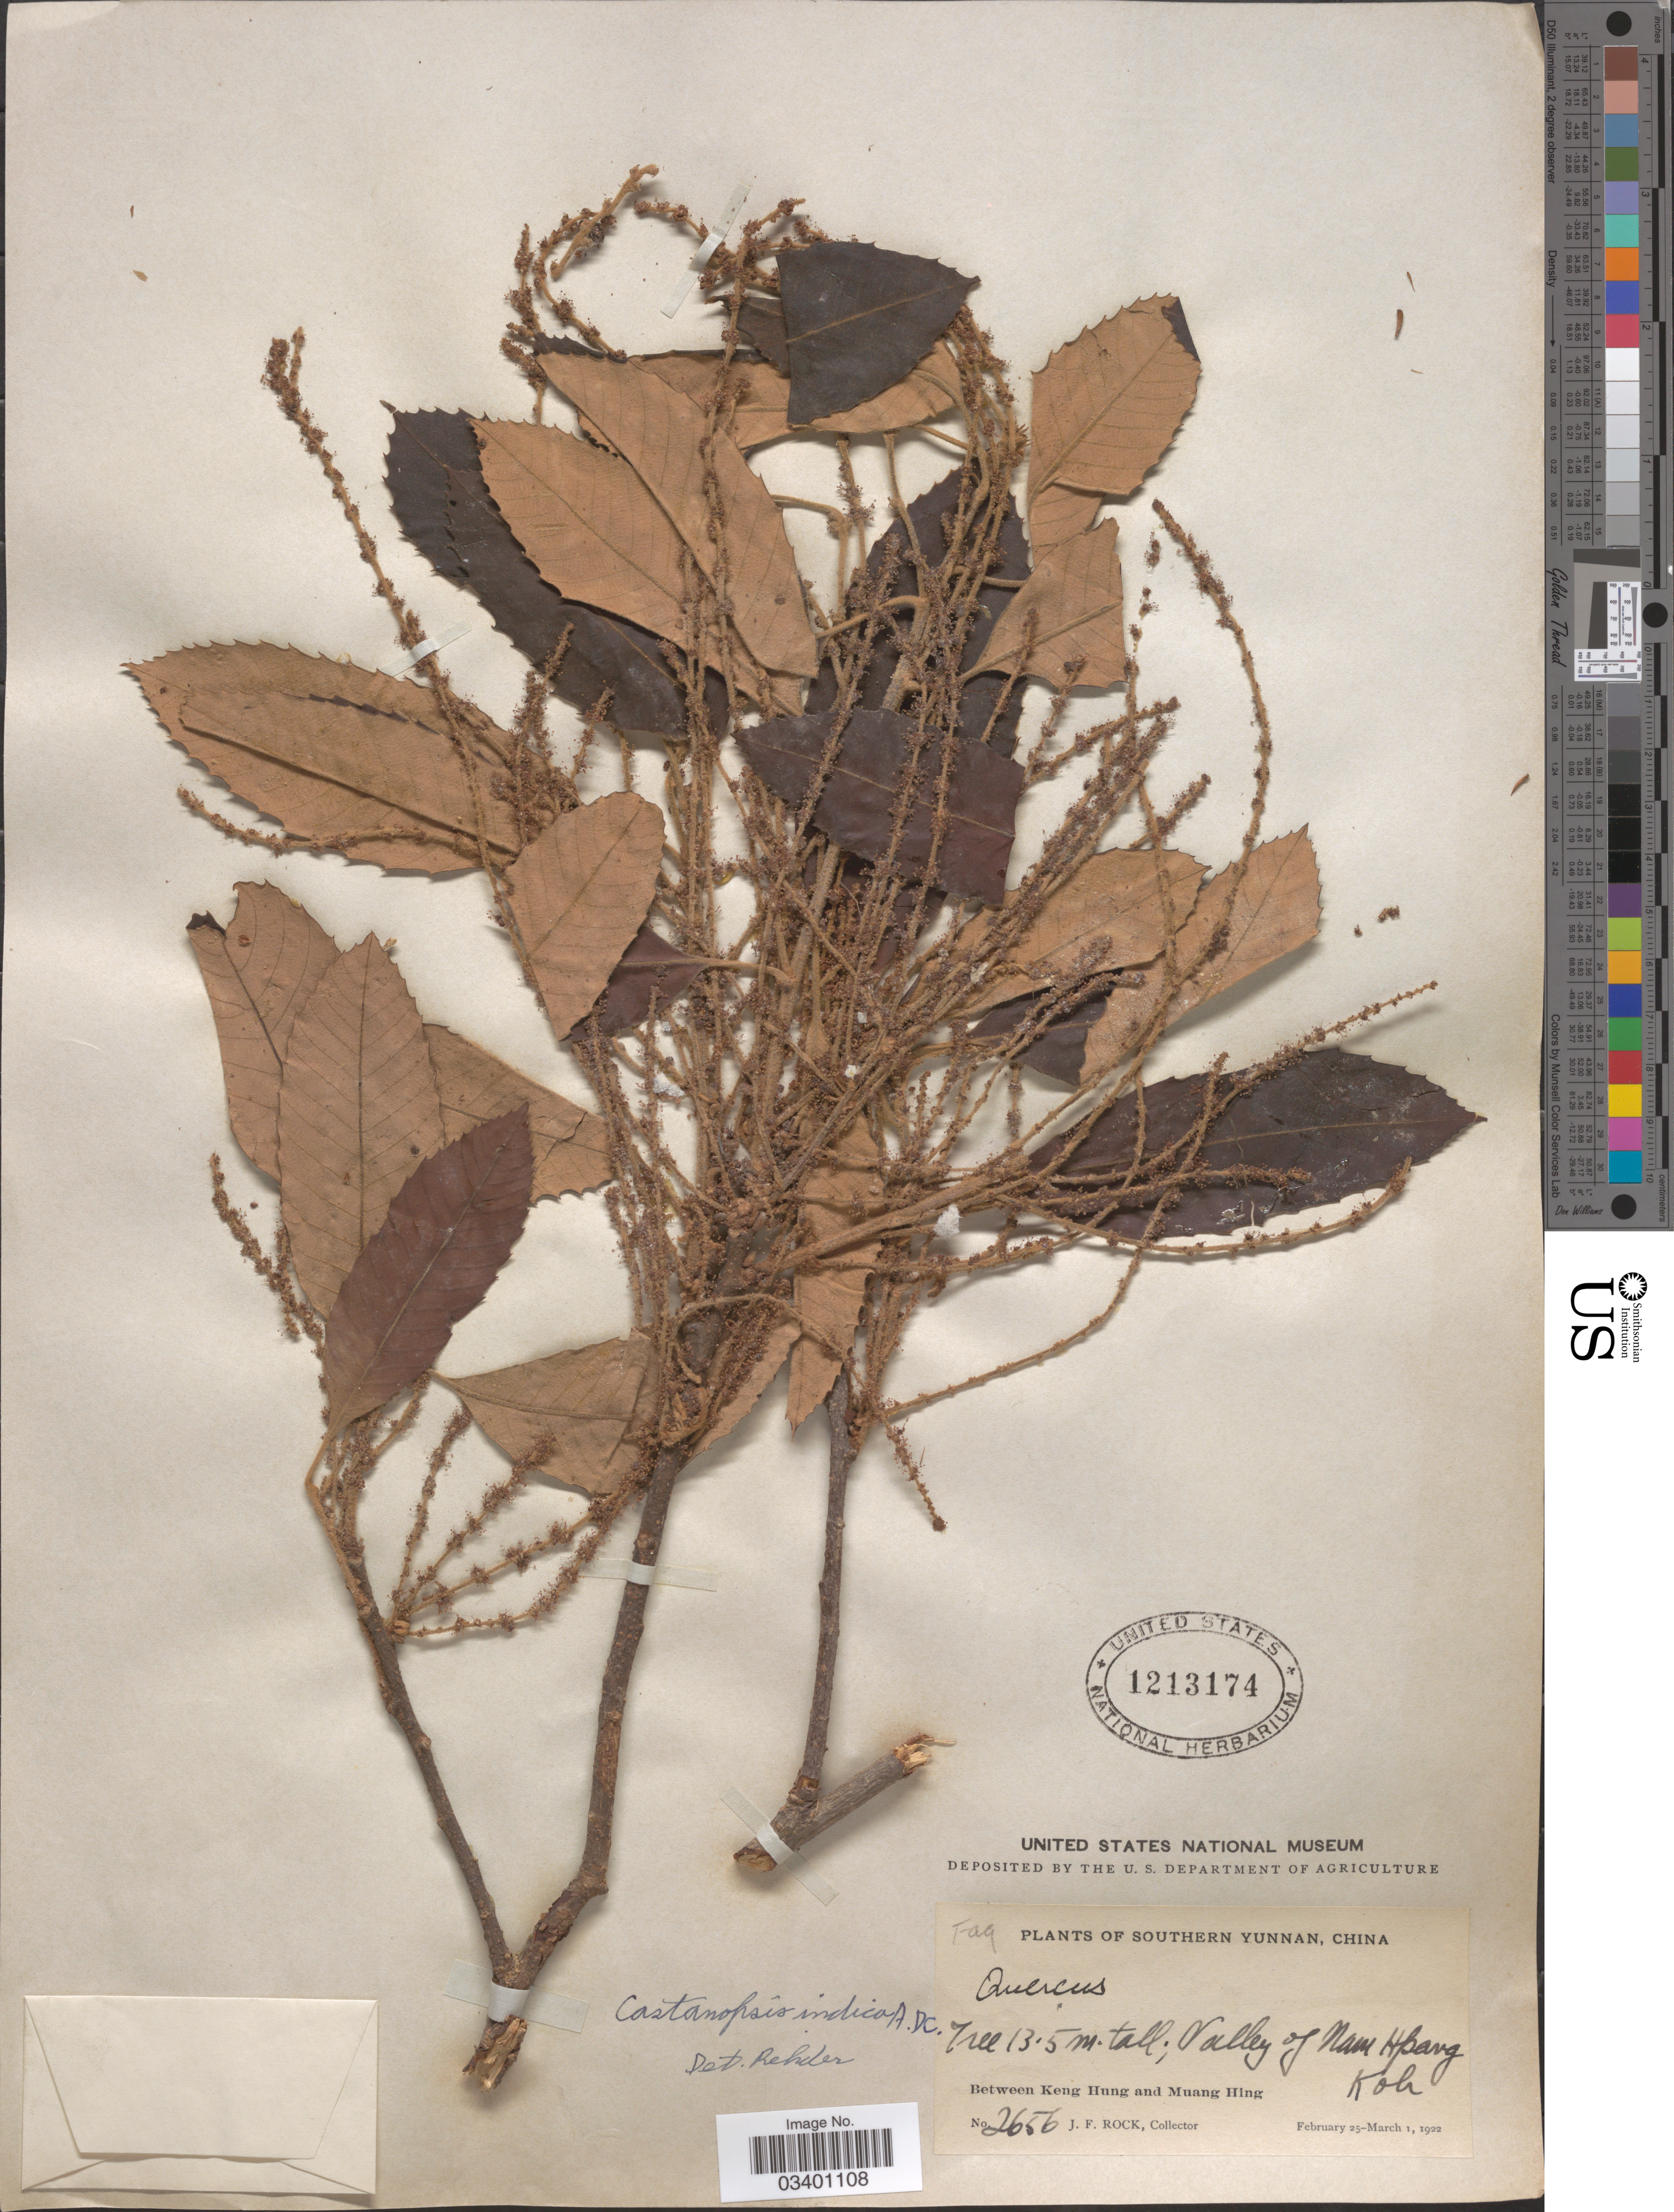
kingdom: Plantae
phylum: Tracheophyta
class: Magnoliopsida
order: Fagales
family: Fagaceae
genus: Castanopsis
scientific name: Castanopsis indica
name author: (Roxb.) A. DC.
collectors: J. Rock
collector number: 2656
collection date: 1922-02-25/1922-03-01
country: China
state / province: Yunnan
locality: Valley of Nam Hpang Koh. Southern Yunnan. Between Keng Hung and Muang Hing.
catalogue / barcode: US 1213174